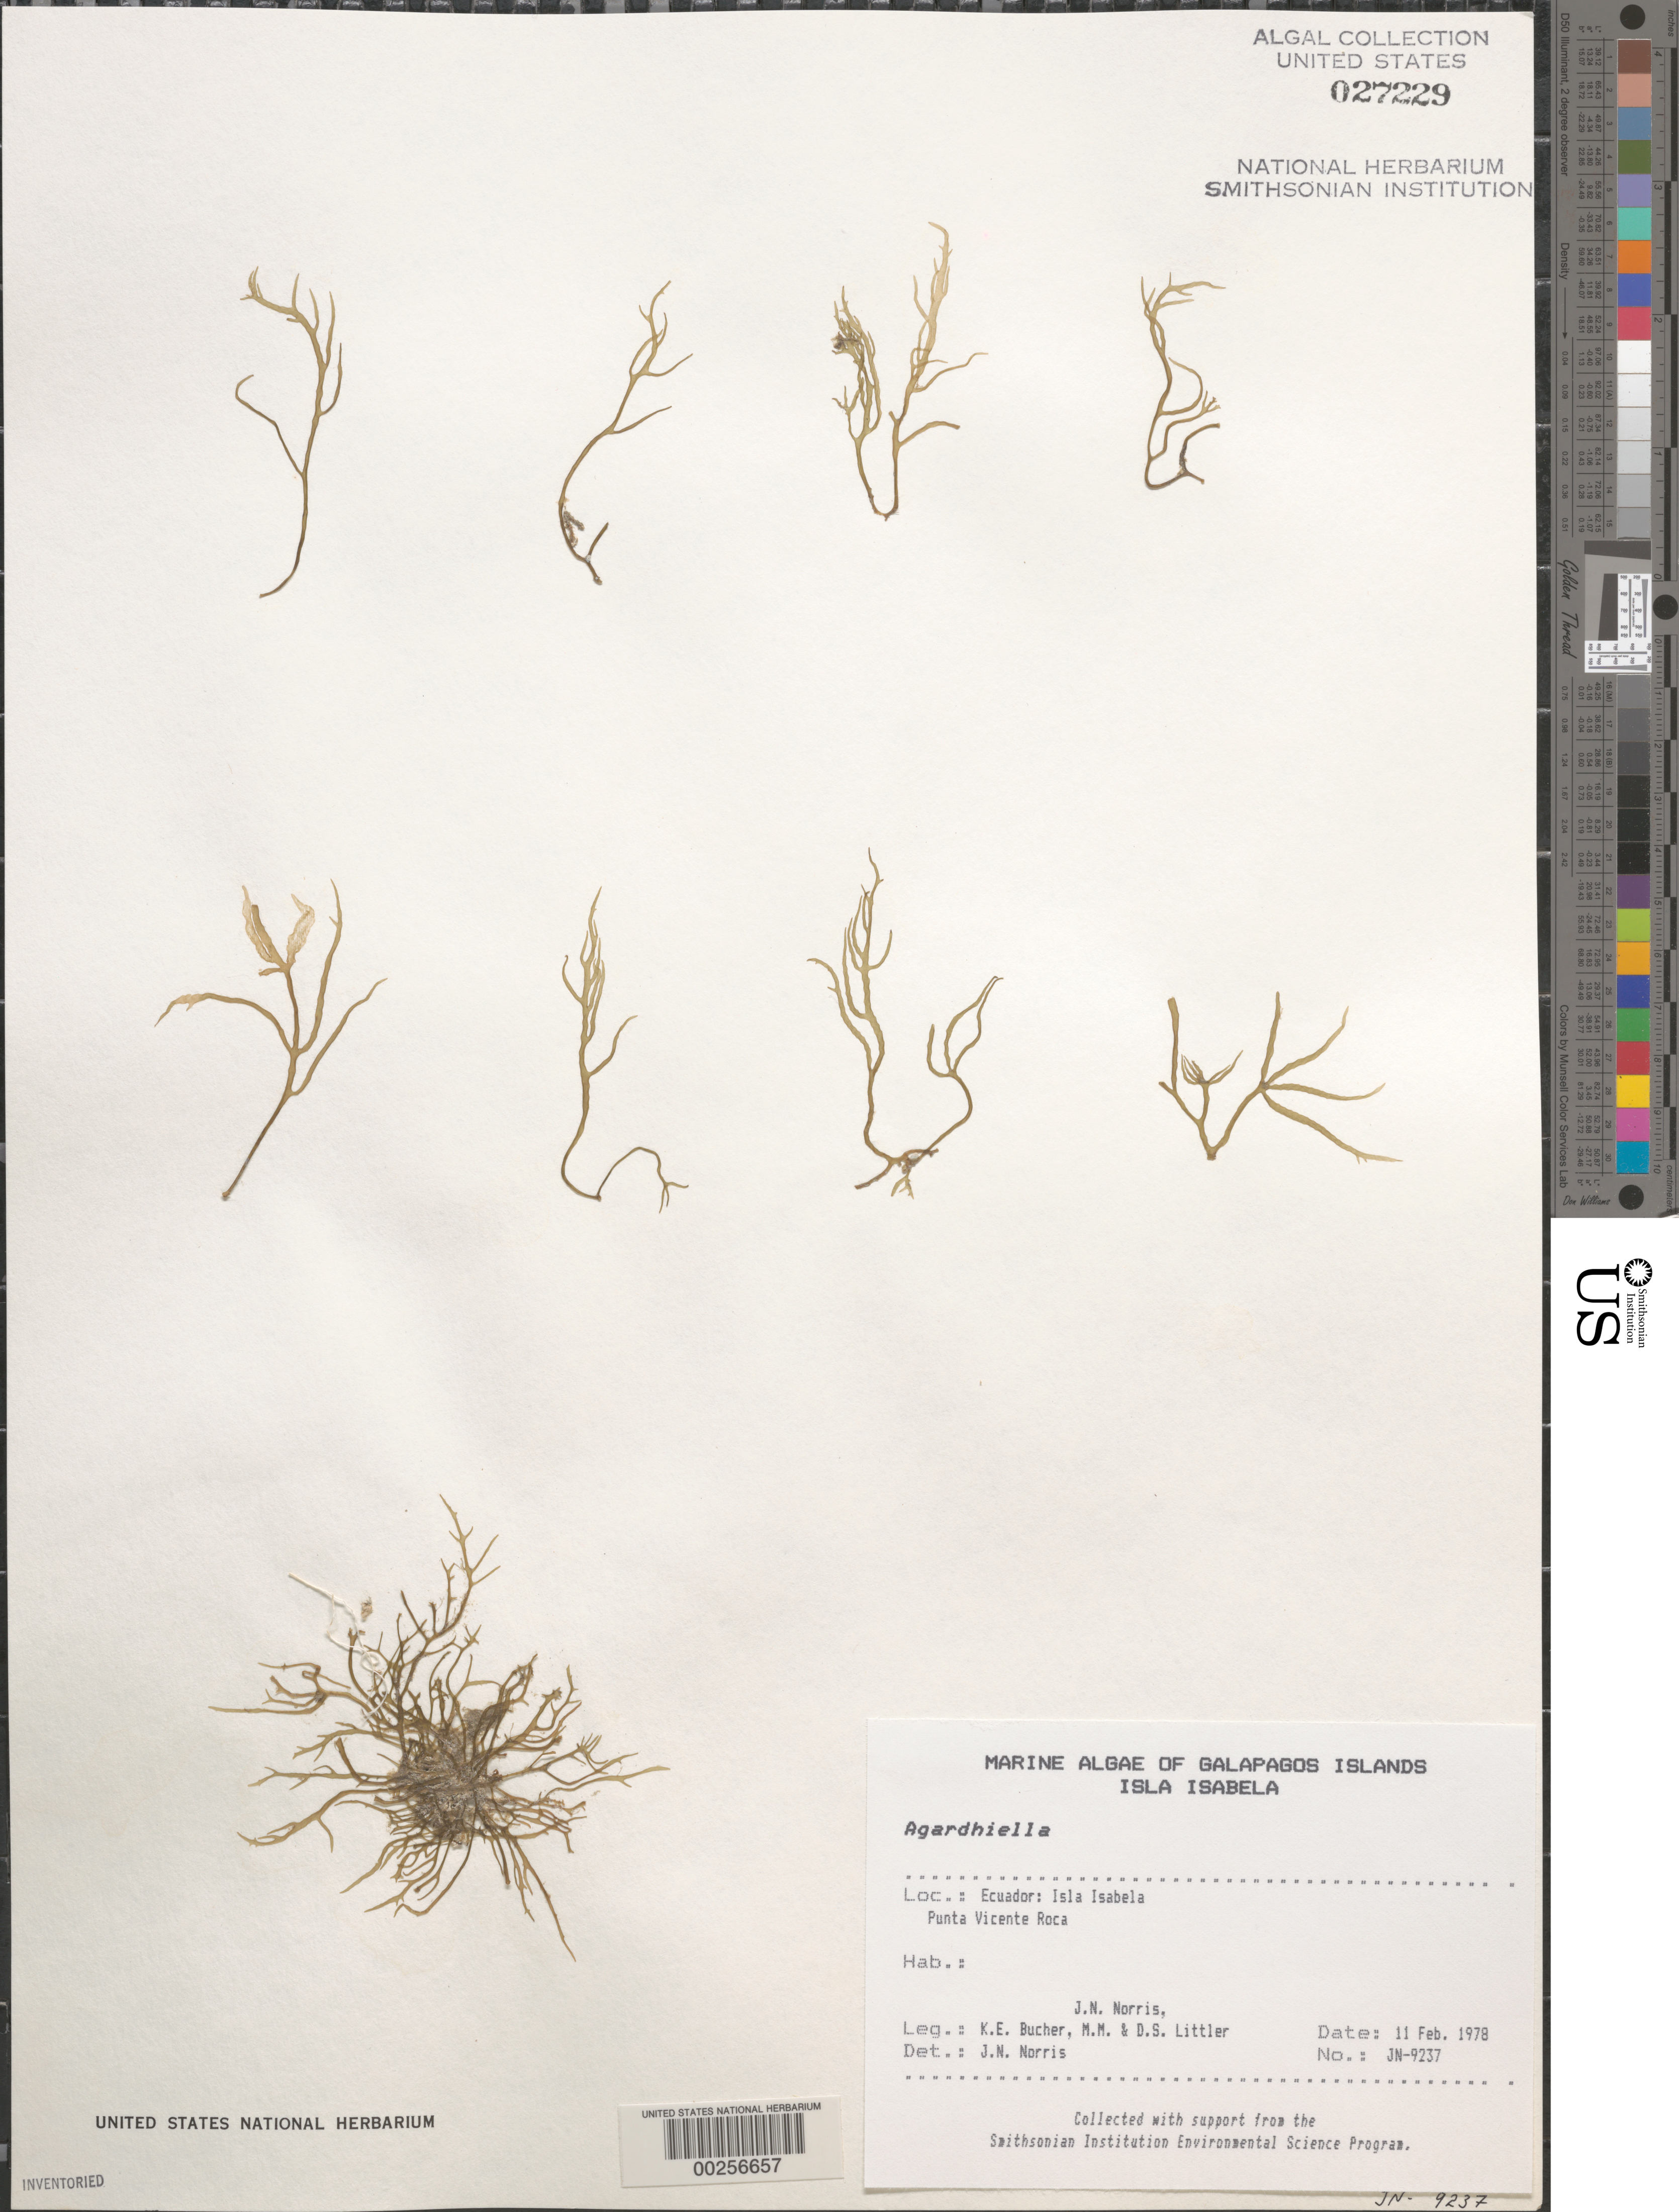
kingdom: Plantae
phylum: Rhodophyta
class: Florideophyceae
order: Gigartinales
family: Solieriaceae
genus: Agardhiella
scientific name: Agardhiella sp.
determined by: Norris, James N.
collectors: J. N. Norris, K. E. Bucher, M. M. Littler & D. S. Littler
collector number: JN-9237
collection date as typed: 11 Feb 1978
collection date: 1978-02-11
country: Ecuador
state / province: Colón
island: Isabela [Albemarle]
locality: Punta Vicente Roca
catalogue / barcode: US 27229